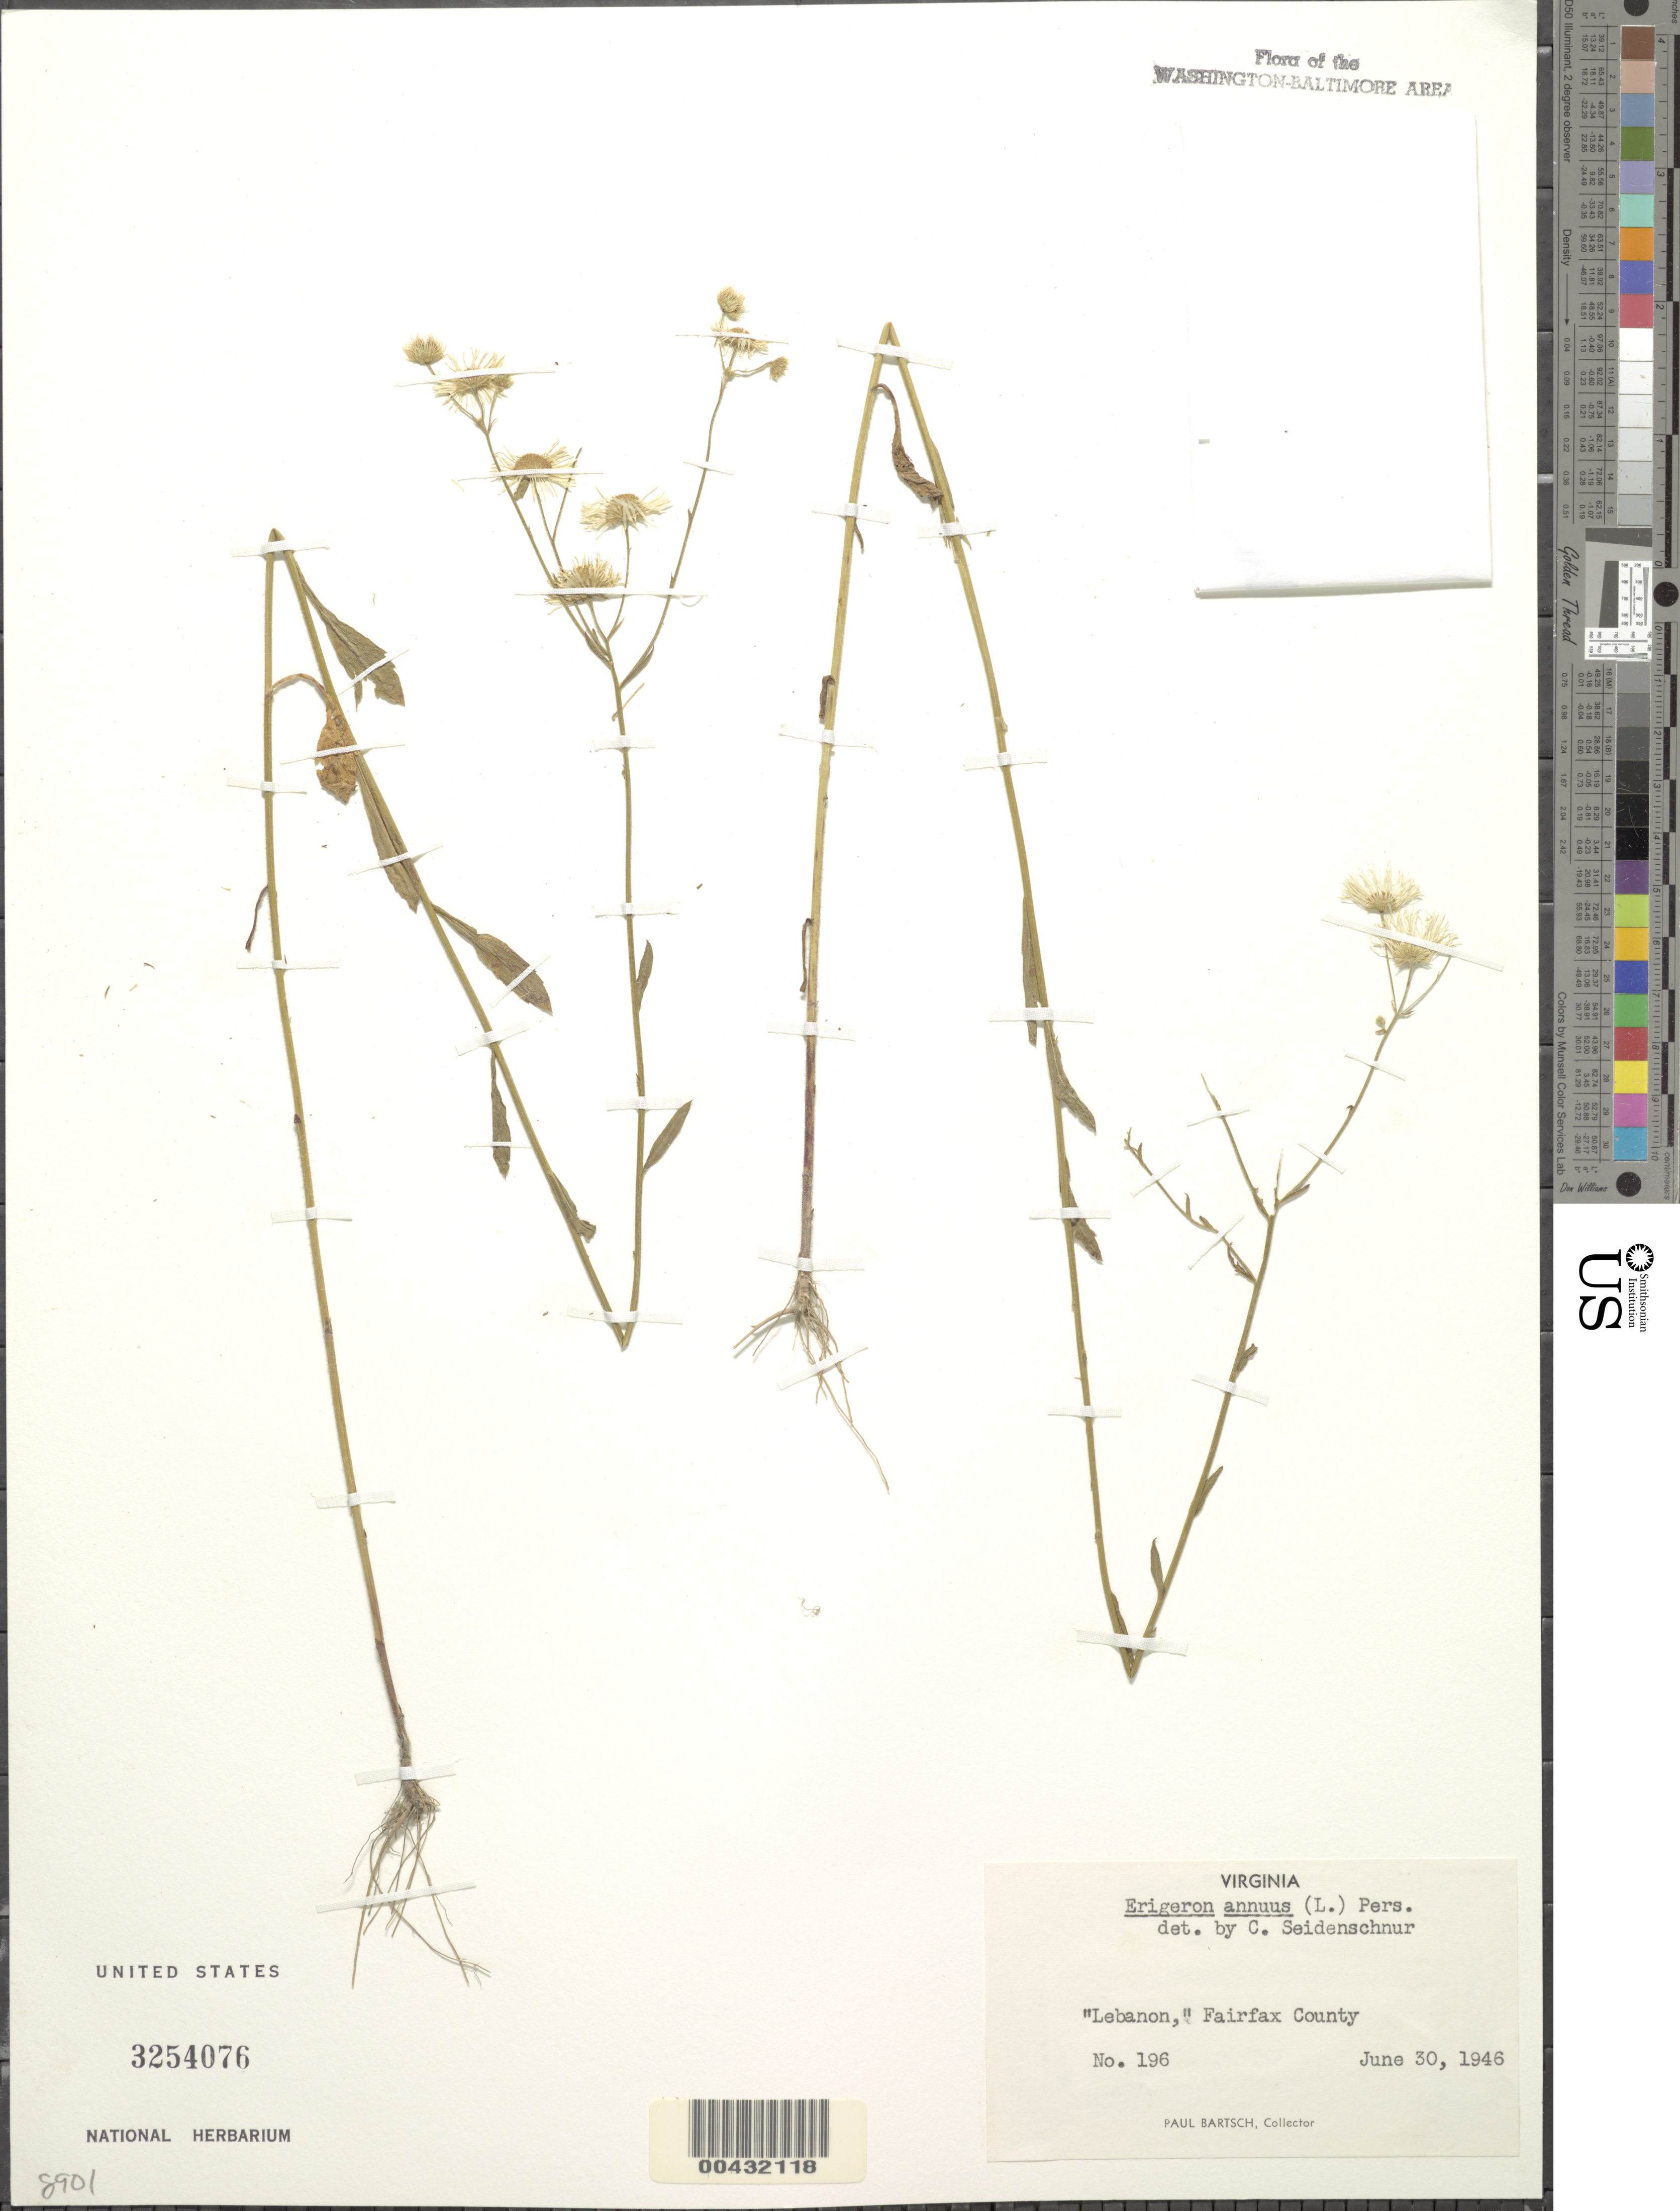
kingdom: Plantae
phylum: Tracheophyta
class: Magnoliopsida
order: Asterales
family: Asteraceae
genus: Erigeron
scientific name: Erigeron annuus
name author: (L.) Pers.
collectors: P. Bartsch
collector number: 196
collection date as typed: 30 Jun 1946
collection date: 1946-06-30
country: United States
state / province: Virginia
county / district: Fairfax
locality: Lebanon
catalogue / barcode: US 3254076